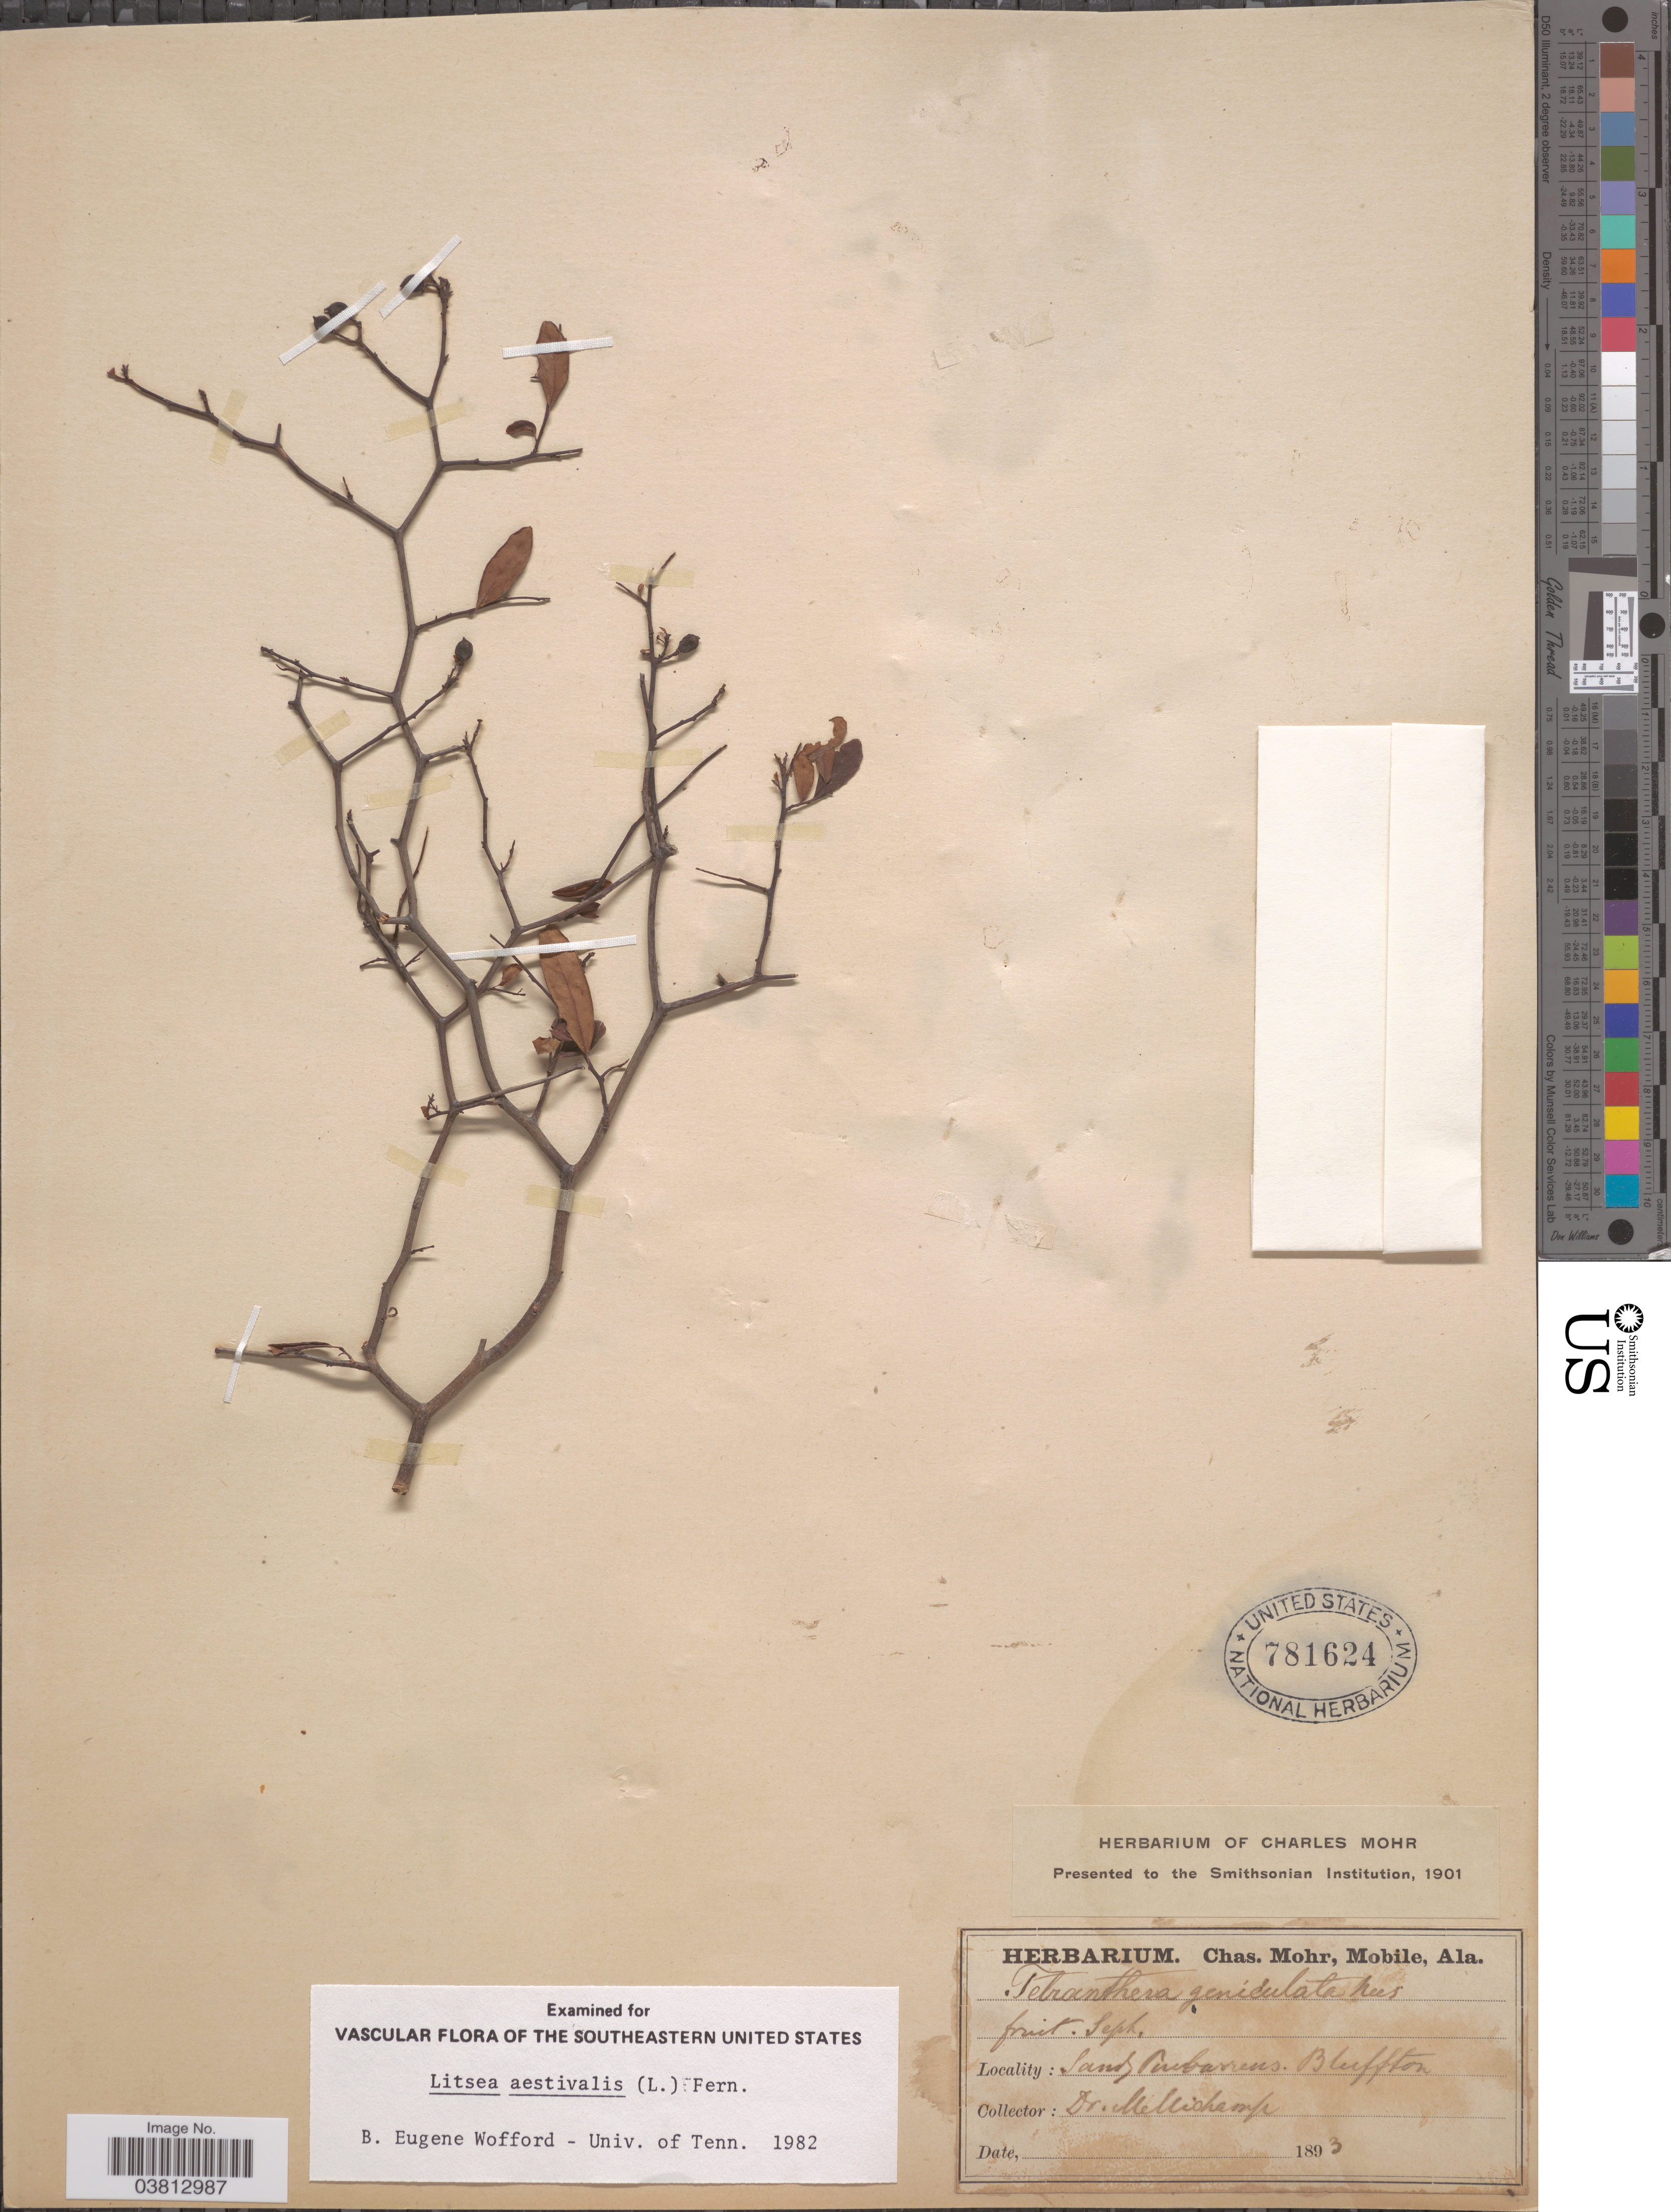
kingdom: Plantae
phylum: Tracheophyta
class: Magnoliopsida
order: Laurales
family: Lauraceae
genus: Litsea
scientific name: Litsea aestivalis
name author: (L.) Fernald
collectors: -. Mellichamp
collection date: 1893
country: United States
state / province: Alabama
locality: Sandy Pine barrens. Bluffton.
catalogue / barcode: US 781624